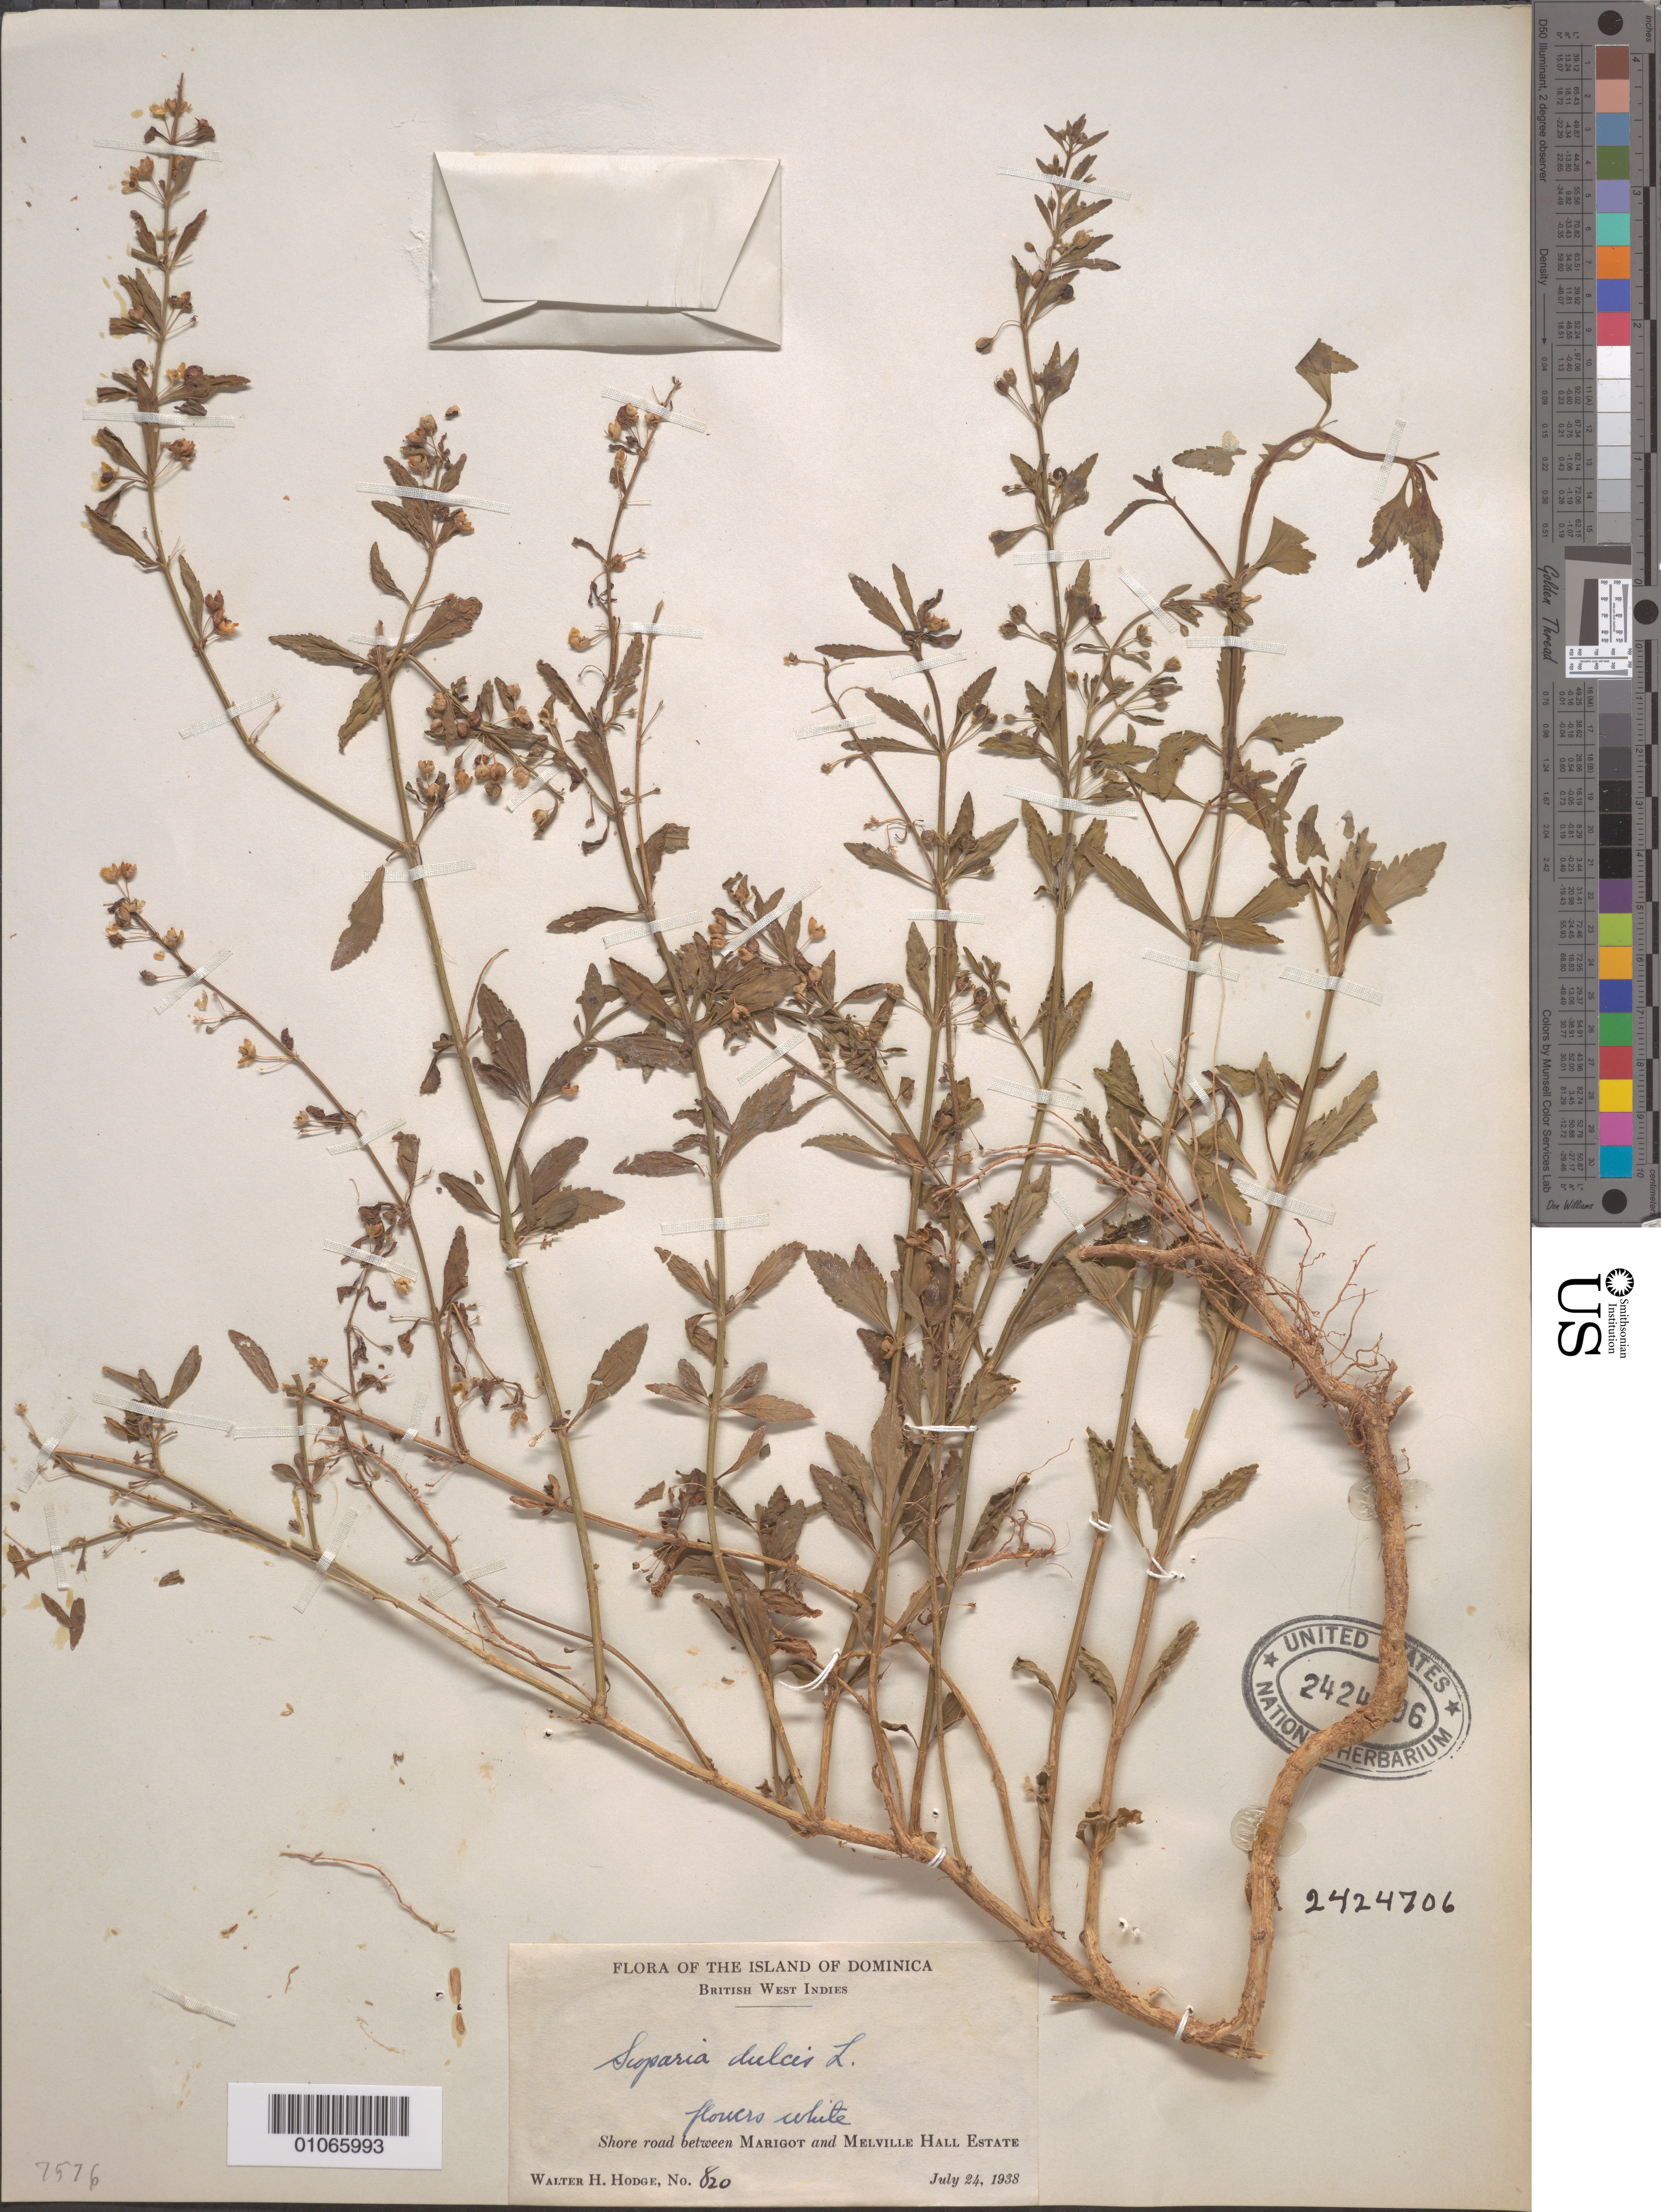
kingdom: Plantae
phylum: Tracheophyta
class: Magnoliopsida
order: Lamiales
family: Plantaginaceae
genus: Scoparia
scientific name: Scoparia dulcis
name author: L.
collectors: W. Hodge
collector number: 820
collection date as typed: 24 Jul 1938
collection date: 1938-07-24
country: Dominica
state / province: St. Andrew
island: Dominica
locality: Shore road between Marigot and Melville hall Estate.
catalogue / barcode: US 2424706